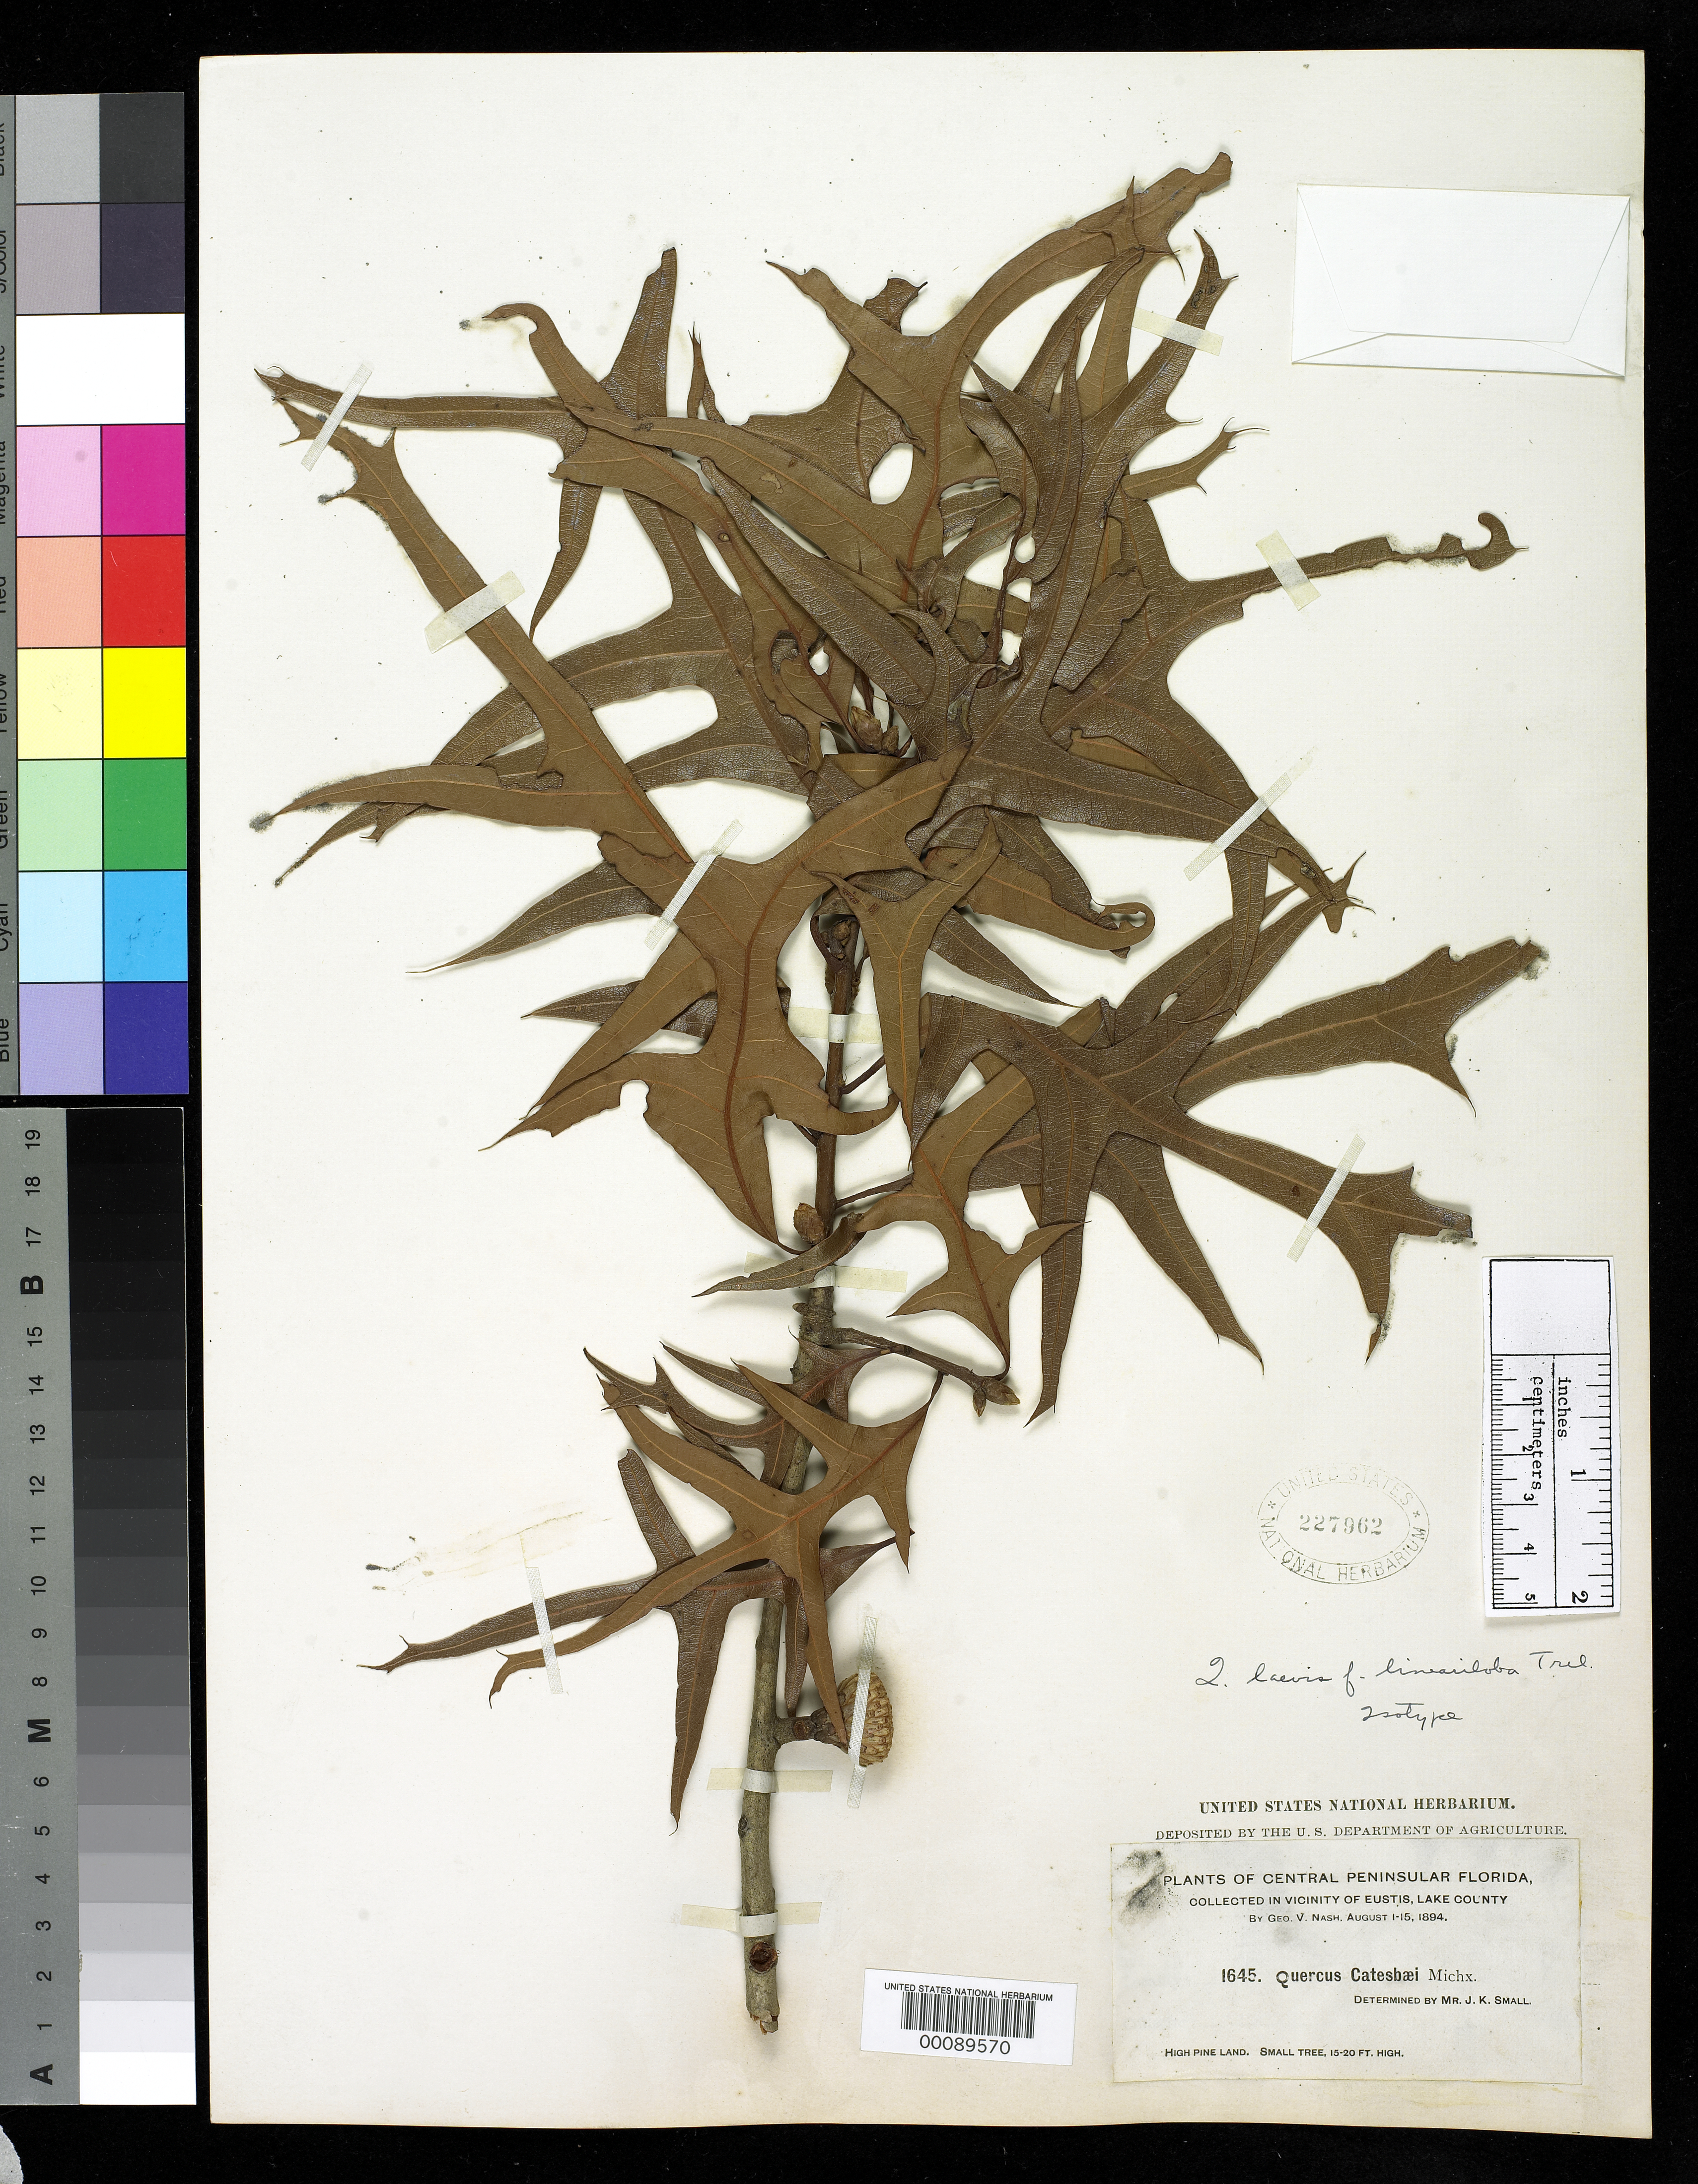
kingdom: Plantae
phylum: Tracheophyta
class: Magnoliopsida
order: Fagales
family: Fagaceae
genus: Quercus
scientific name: Quercus laevis f. lineariloba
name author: Trel.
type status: Isotype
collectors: G. V. Nash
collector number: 1645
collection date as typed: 01 Aug 1894 to 15 Aug 1894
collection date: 1894-08-01/1894-08-15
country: United States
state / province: Florida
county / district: Lake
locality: Near Eustis.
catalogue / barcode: US 227962